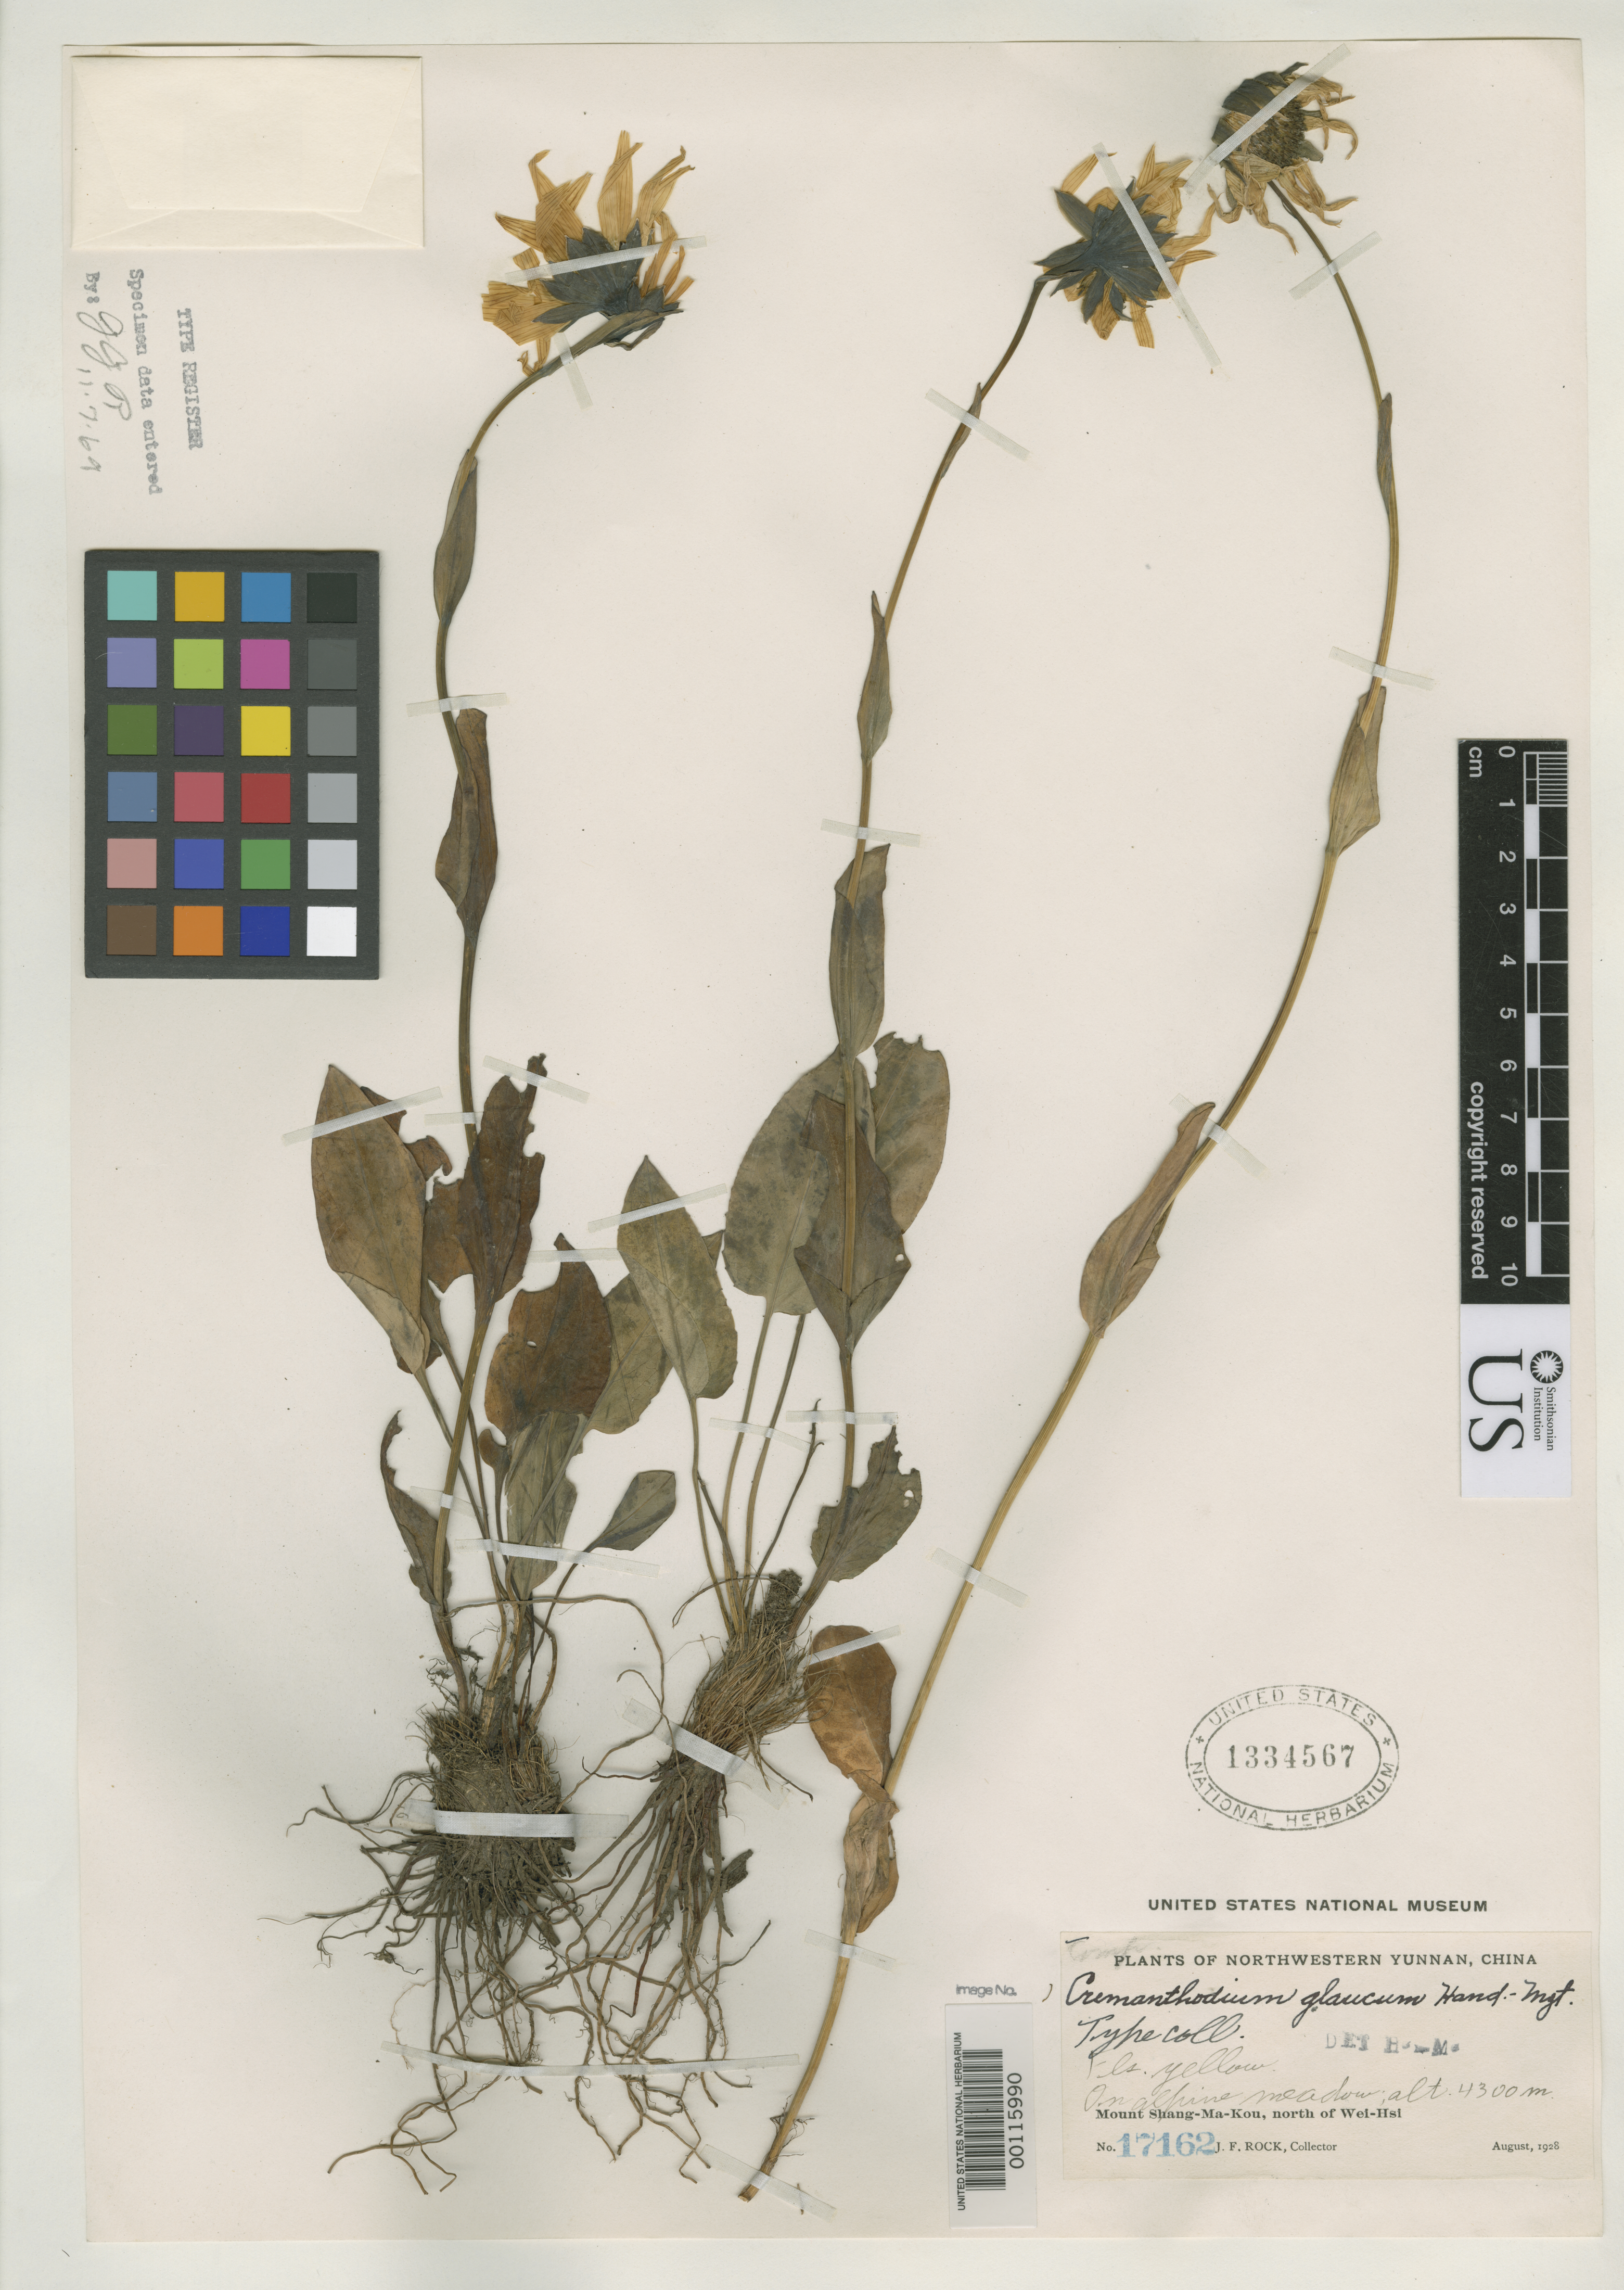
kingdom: Plantae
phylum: Tracheophyta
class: Magnoliopsida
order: Asterales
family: Asteraceae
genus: Cremanthodium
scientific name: Cremanthodium glaucum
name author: Hand.-Mazz.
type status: Type Collection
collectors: J. F. Rock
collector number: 17162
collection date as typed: Aug 1928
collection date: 1928-08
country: China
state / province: Yunnan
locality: Wei-Hsi.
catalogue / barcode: US 1334567